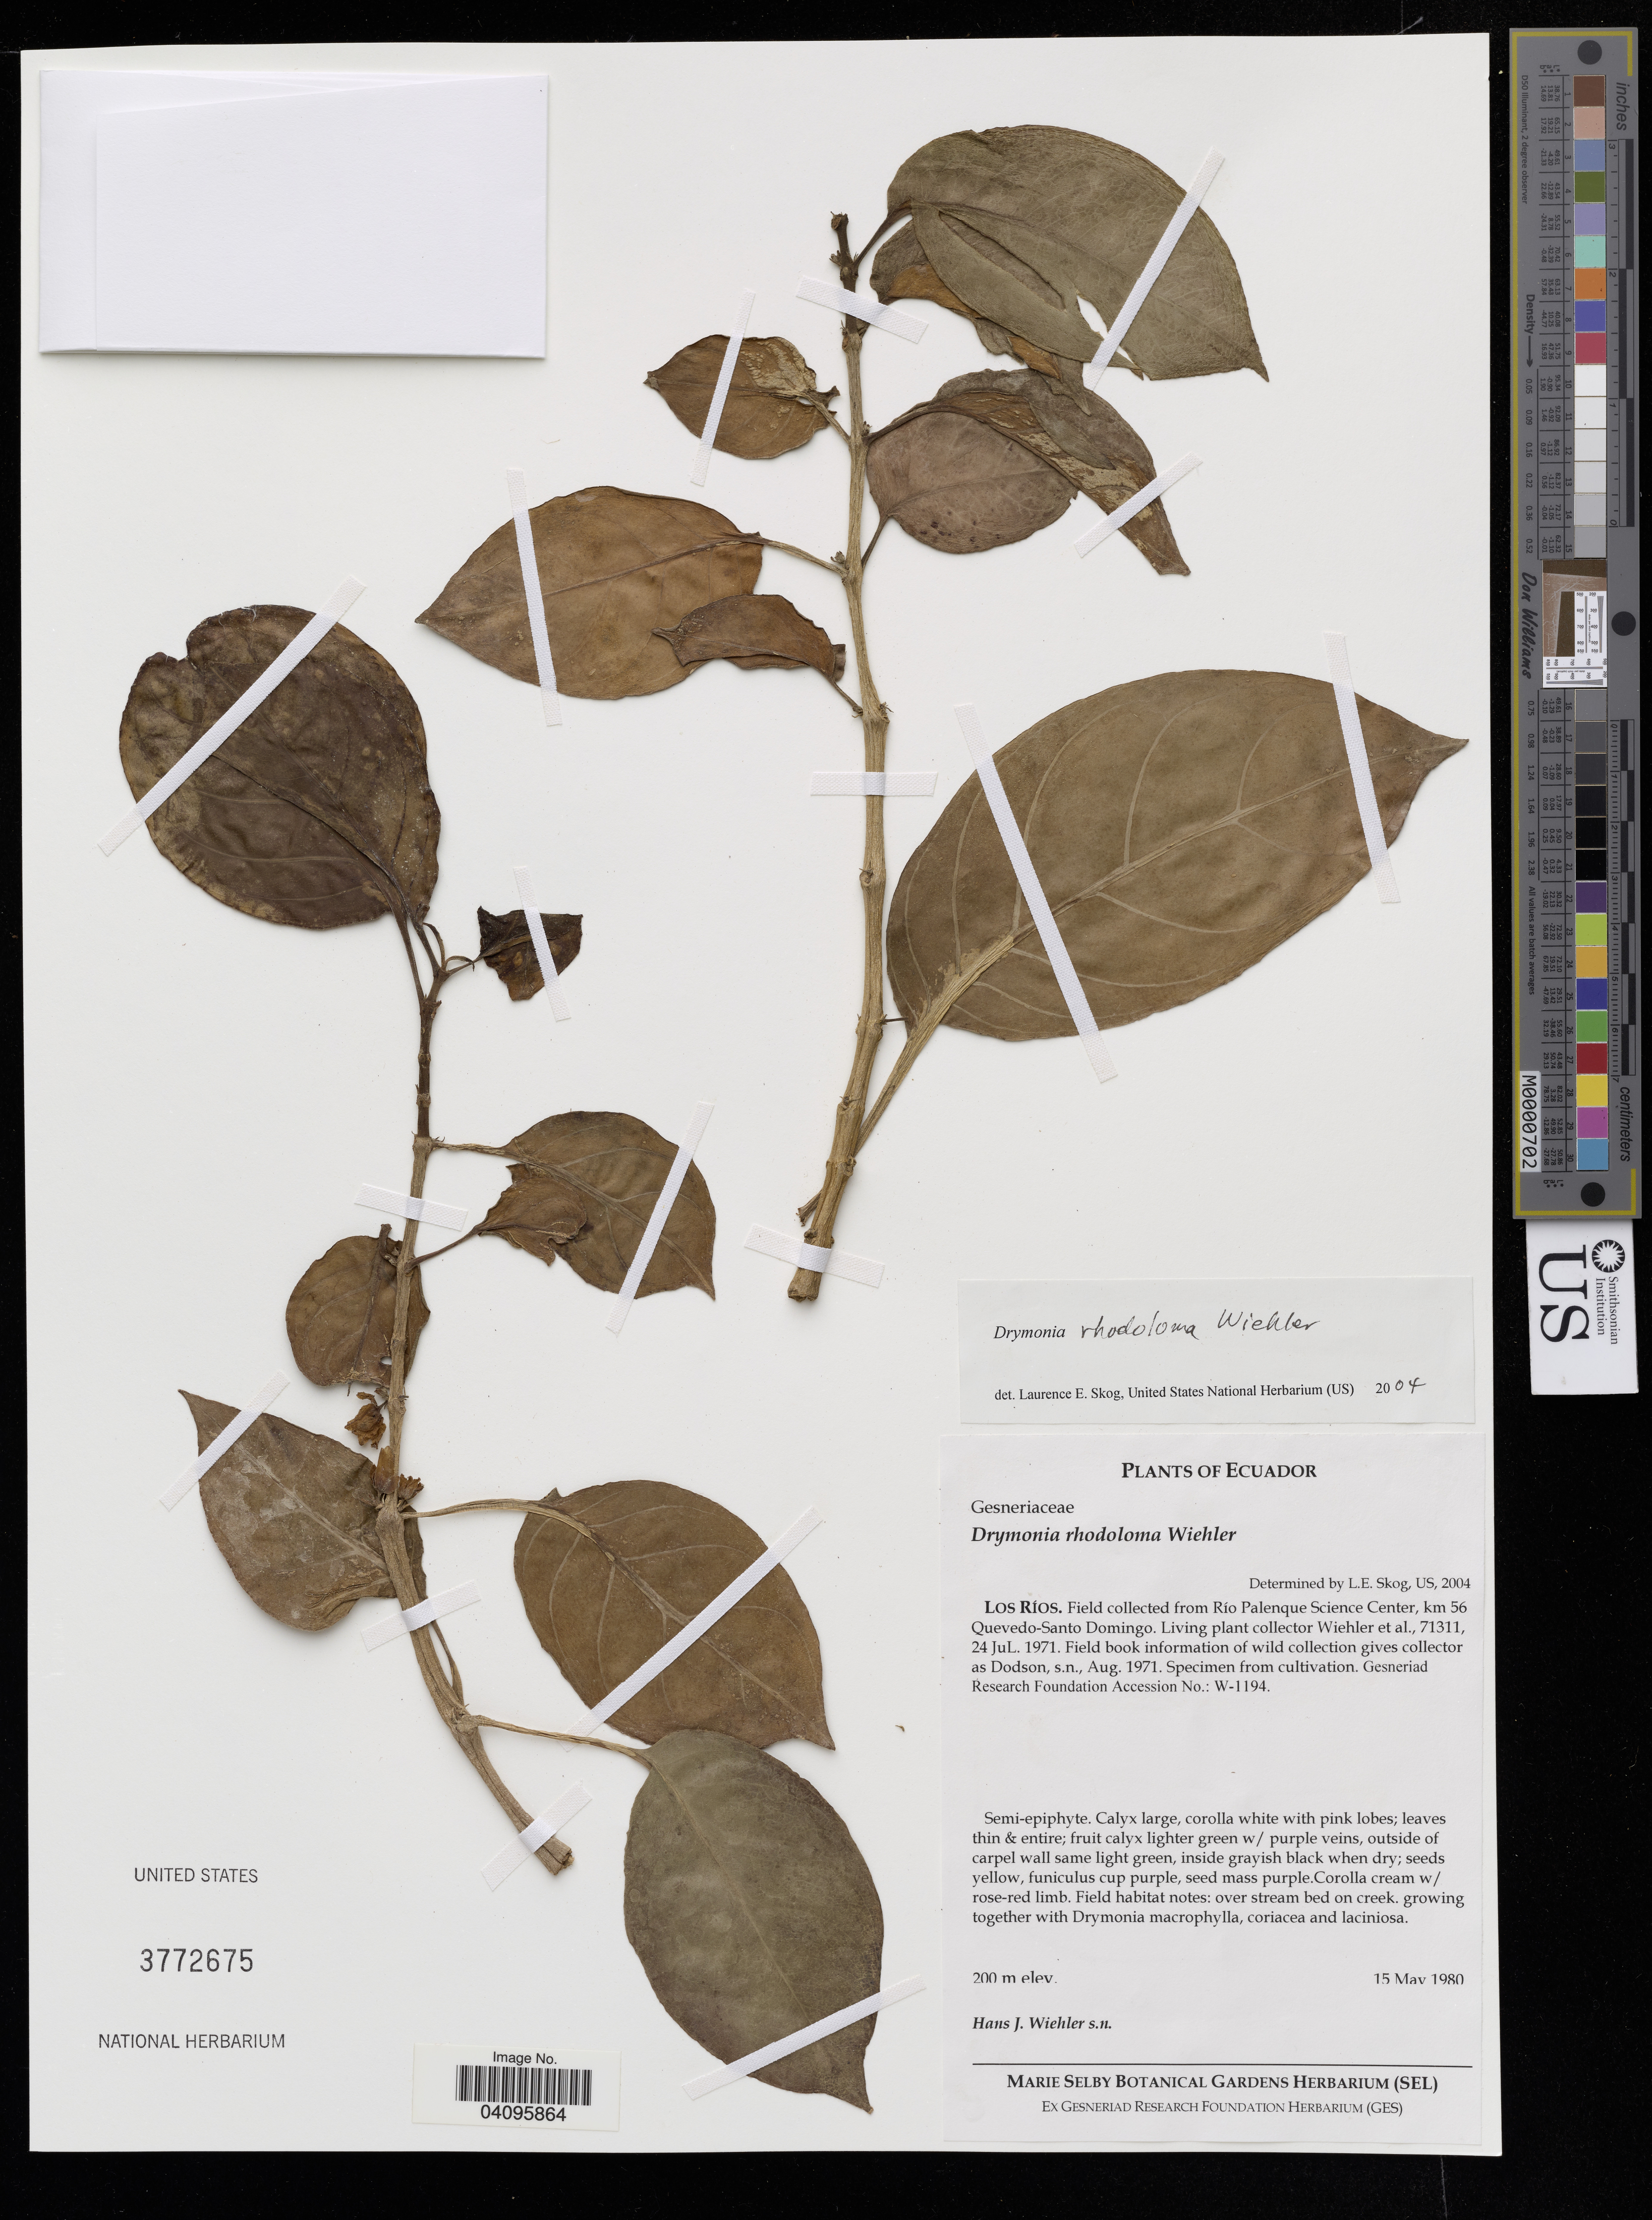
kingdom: Plantae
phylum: Tracheophyta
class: Magnoliopsida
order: Lamiales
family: Gesneriaceae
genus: Drymonia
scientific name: Drymonia rhodoloma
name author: Wiehler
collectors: H. J. Wiehler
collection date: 1980-05-15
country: Ecuador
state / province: Los Ríos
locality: Field collected from Río Palenque Science Center, km 56 Quevedo-Santo Domingo.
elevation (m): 200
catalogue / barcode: US 3772675